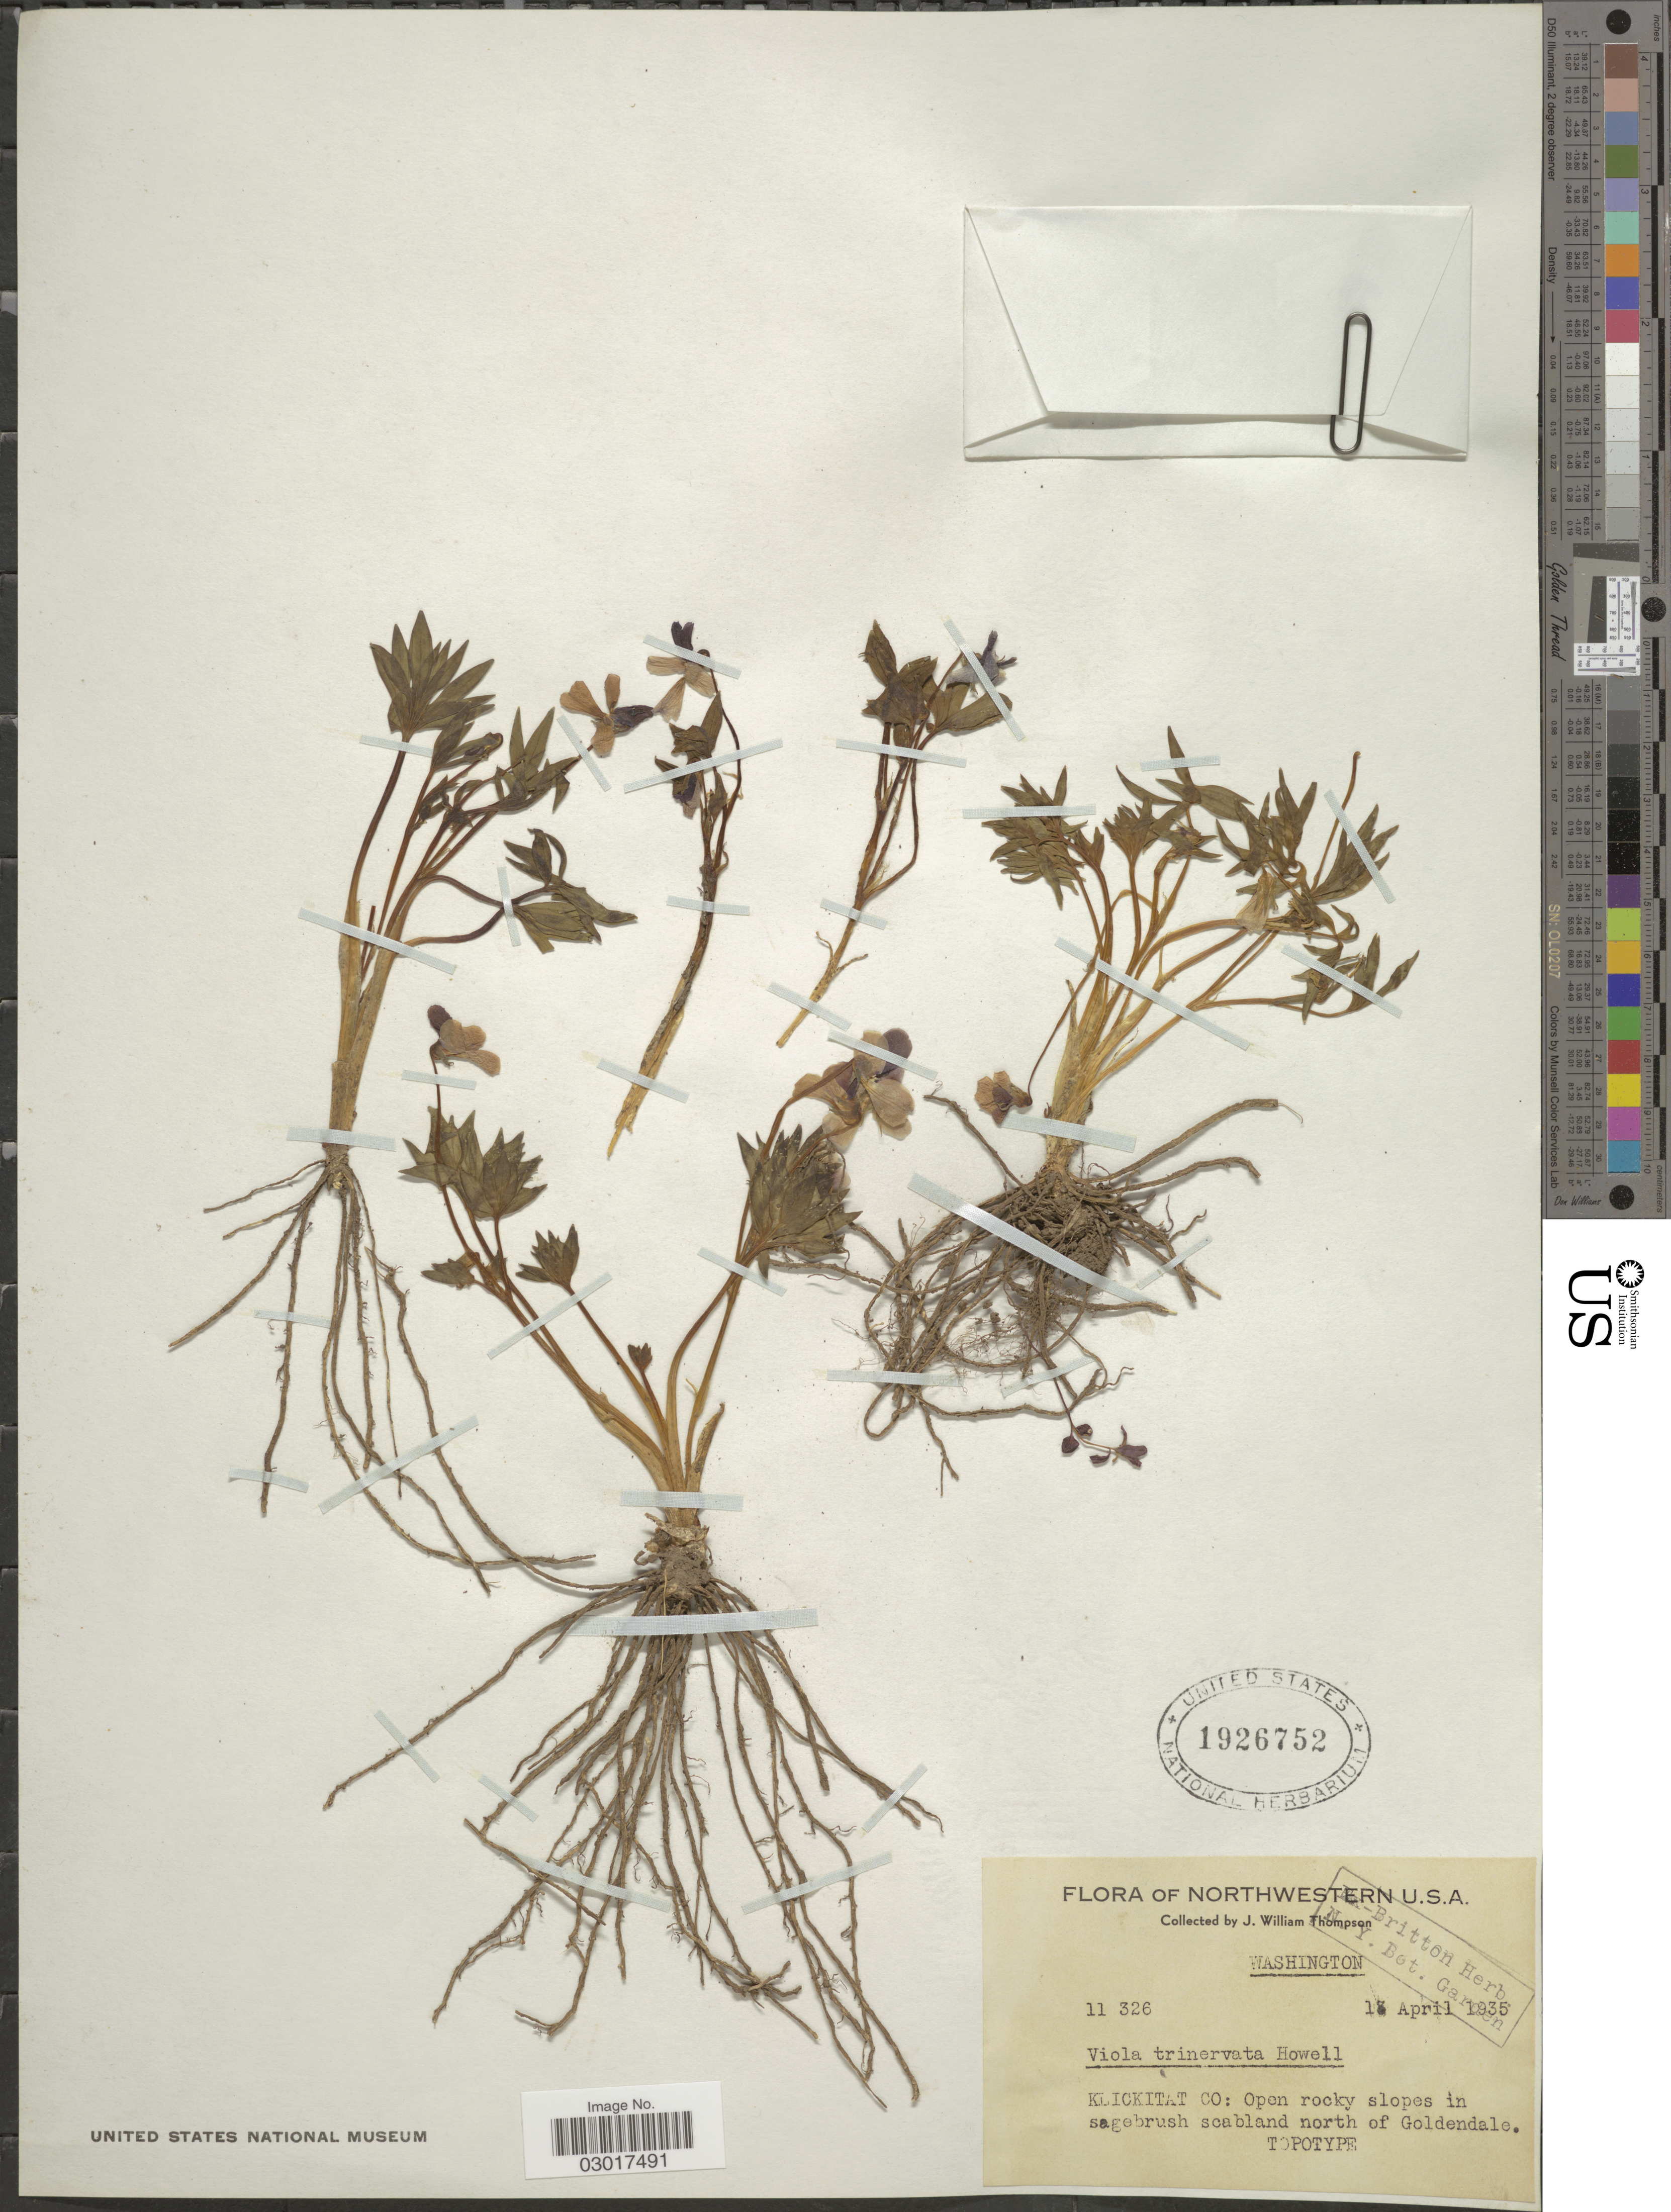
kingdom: Plantae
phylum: Tracheophyta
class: Magnoliopsida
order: Malpighiales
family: Violaceae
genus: Viola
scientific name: Viola trinervata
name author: (J.T. Howell) J.T. Howell ex A. Gray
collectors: J. W. Thompson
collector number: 11326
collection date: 1935-04-13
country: United States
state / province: Washington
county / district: Klickitat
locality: Klickitat Co: Open rocky slopes in sagebrush scabland north of Goldendale.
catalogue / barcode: US 1926752